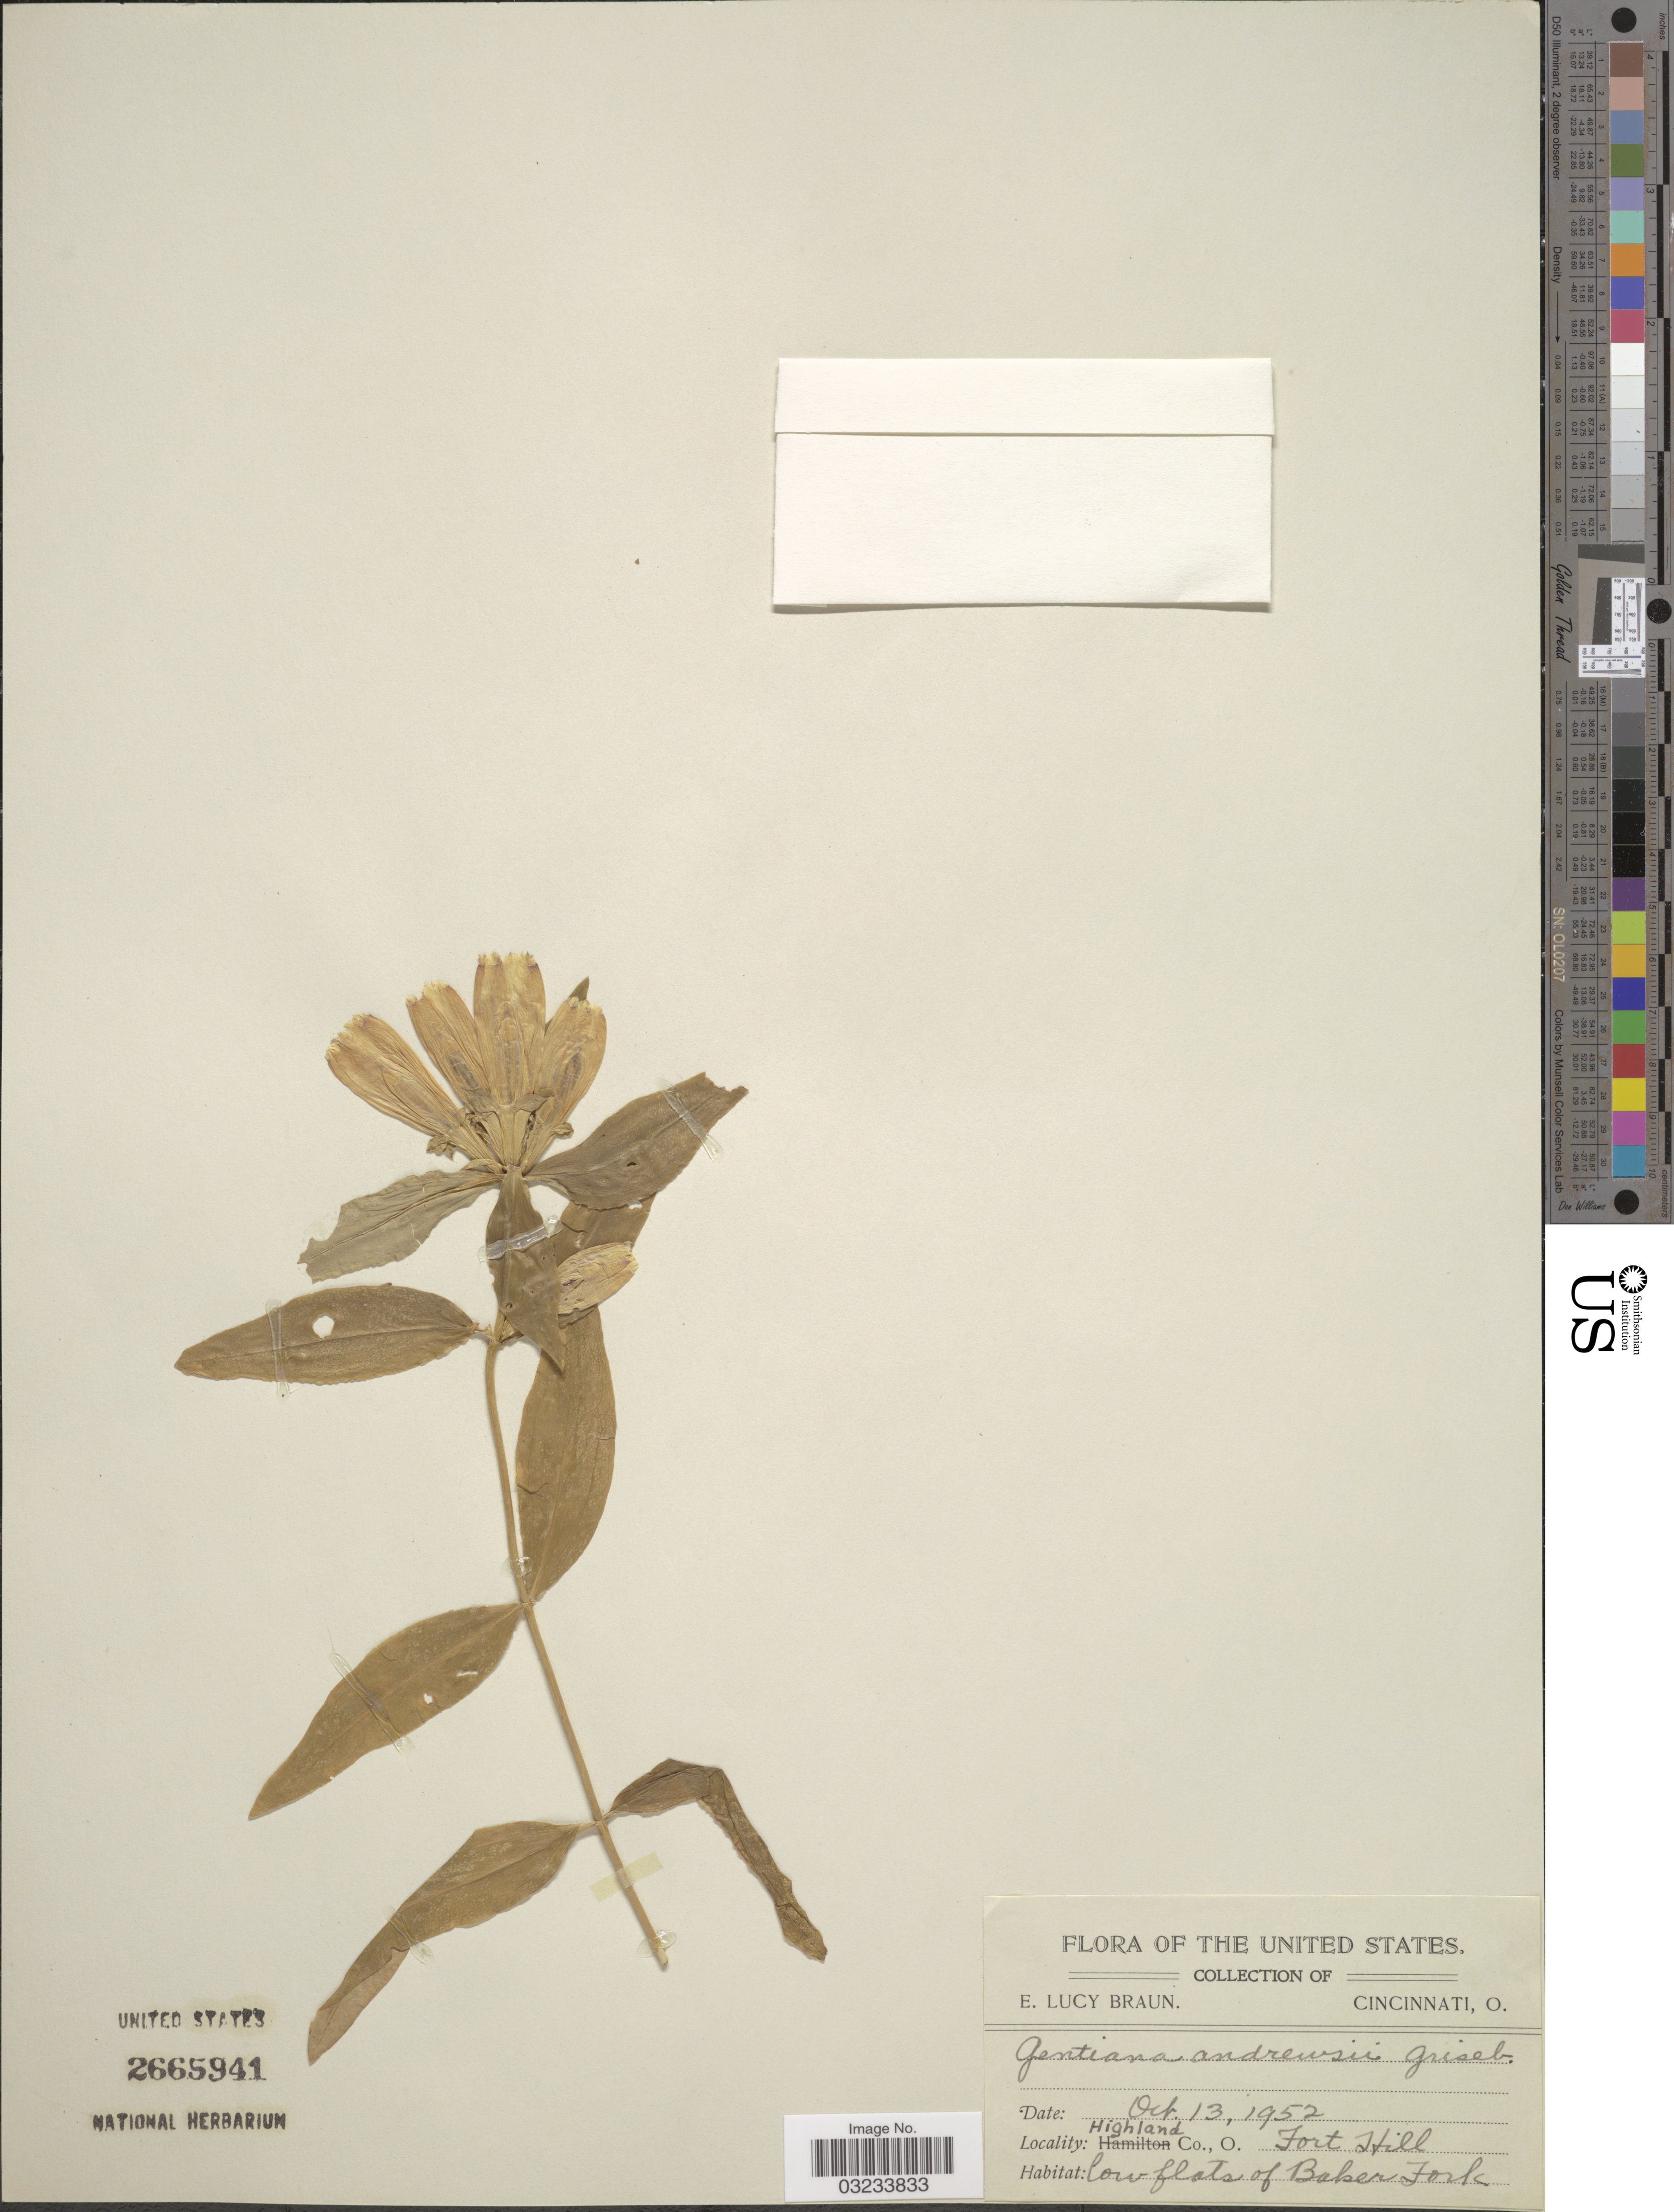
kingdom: Plantae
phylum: Tracheophyta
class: Magnoliopsida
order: Gentianales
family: Gentianaceae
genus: Gentiana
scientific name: Gentiana andrewsii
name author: Griseb.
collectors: E. Braun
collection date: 1952-10-13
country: United States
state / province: Ohio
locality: Highland Co. Fort Hill. Low flats of Baker Fork.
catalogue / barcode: US 2665941